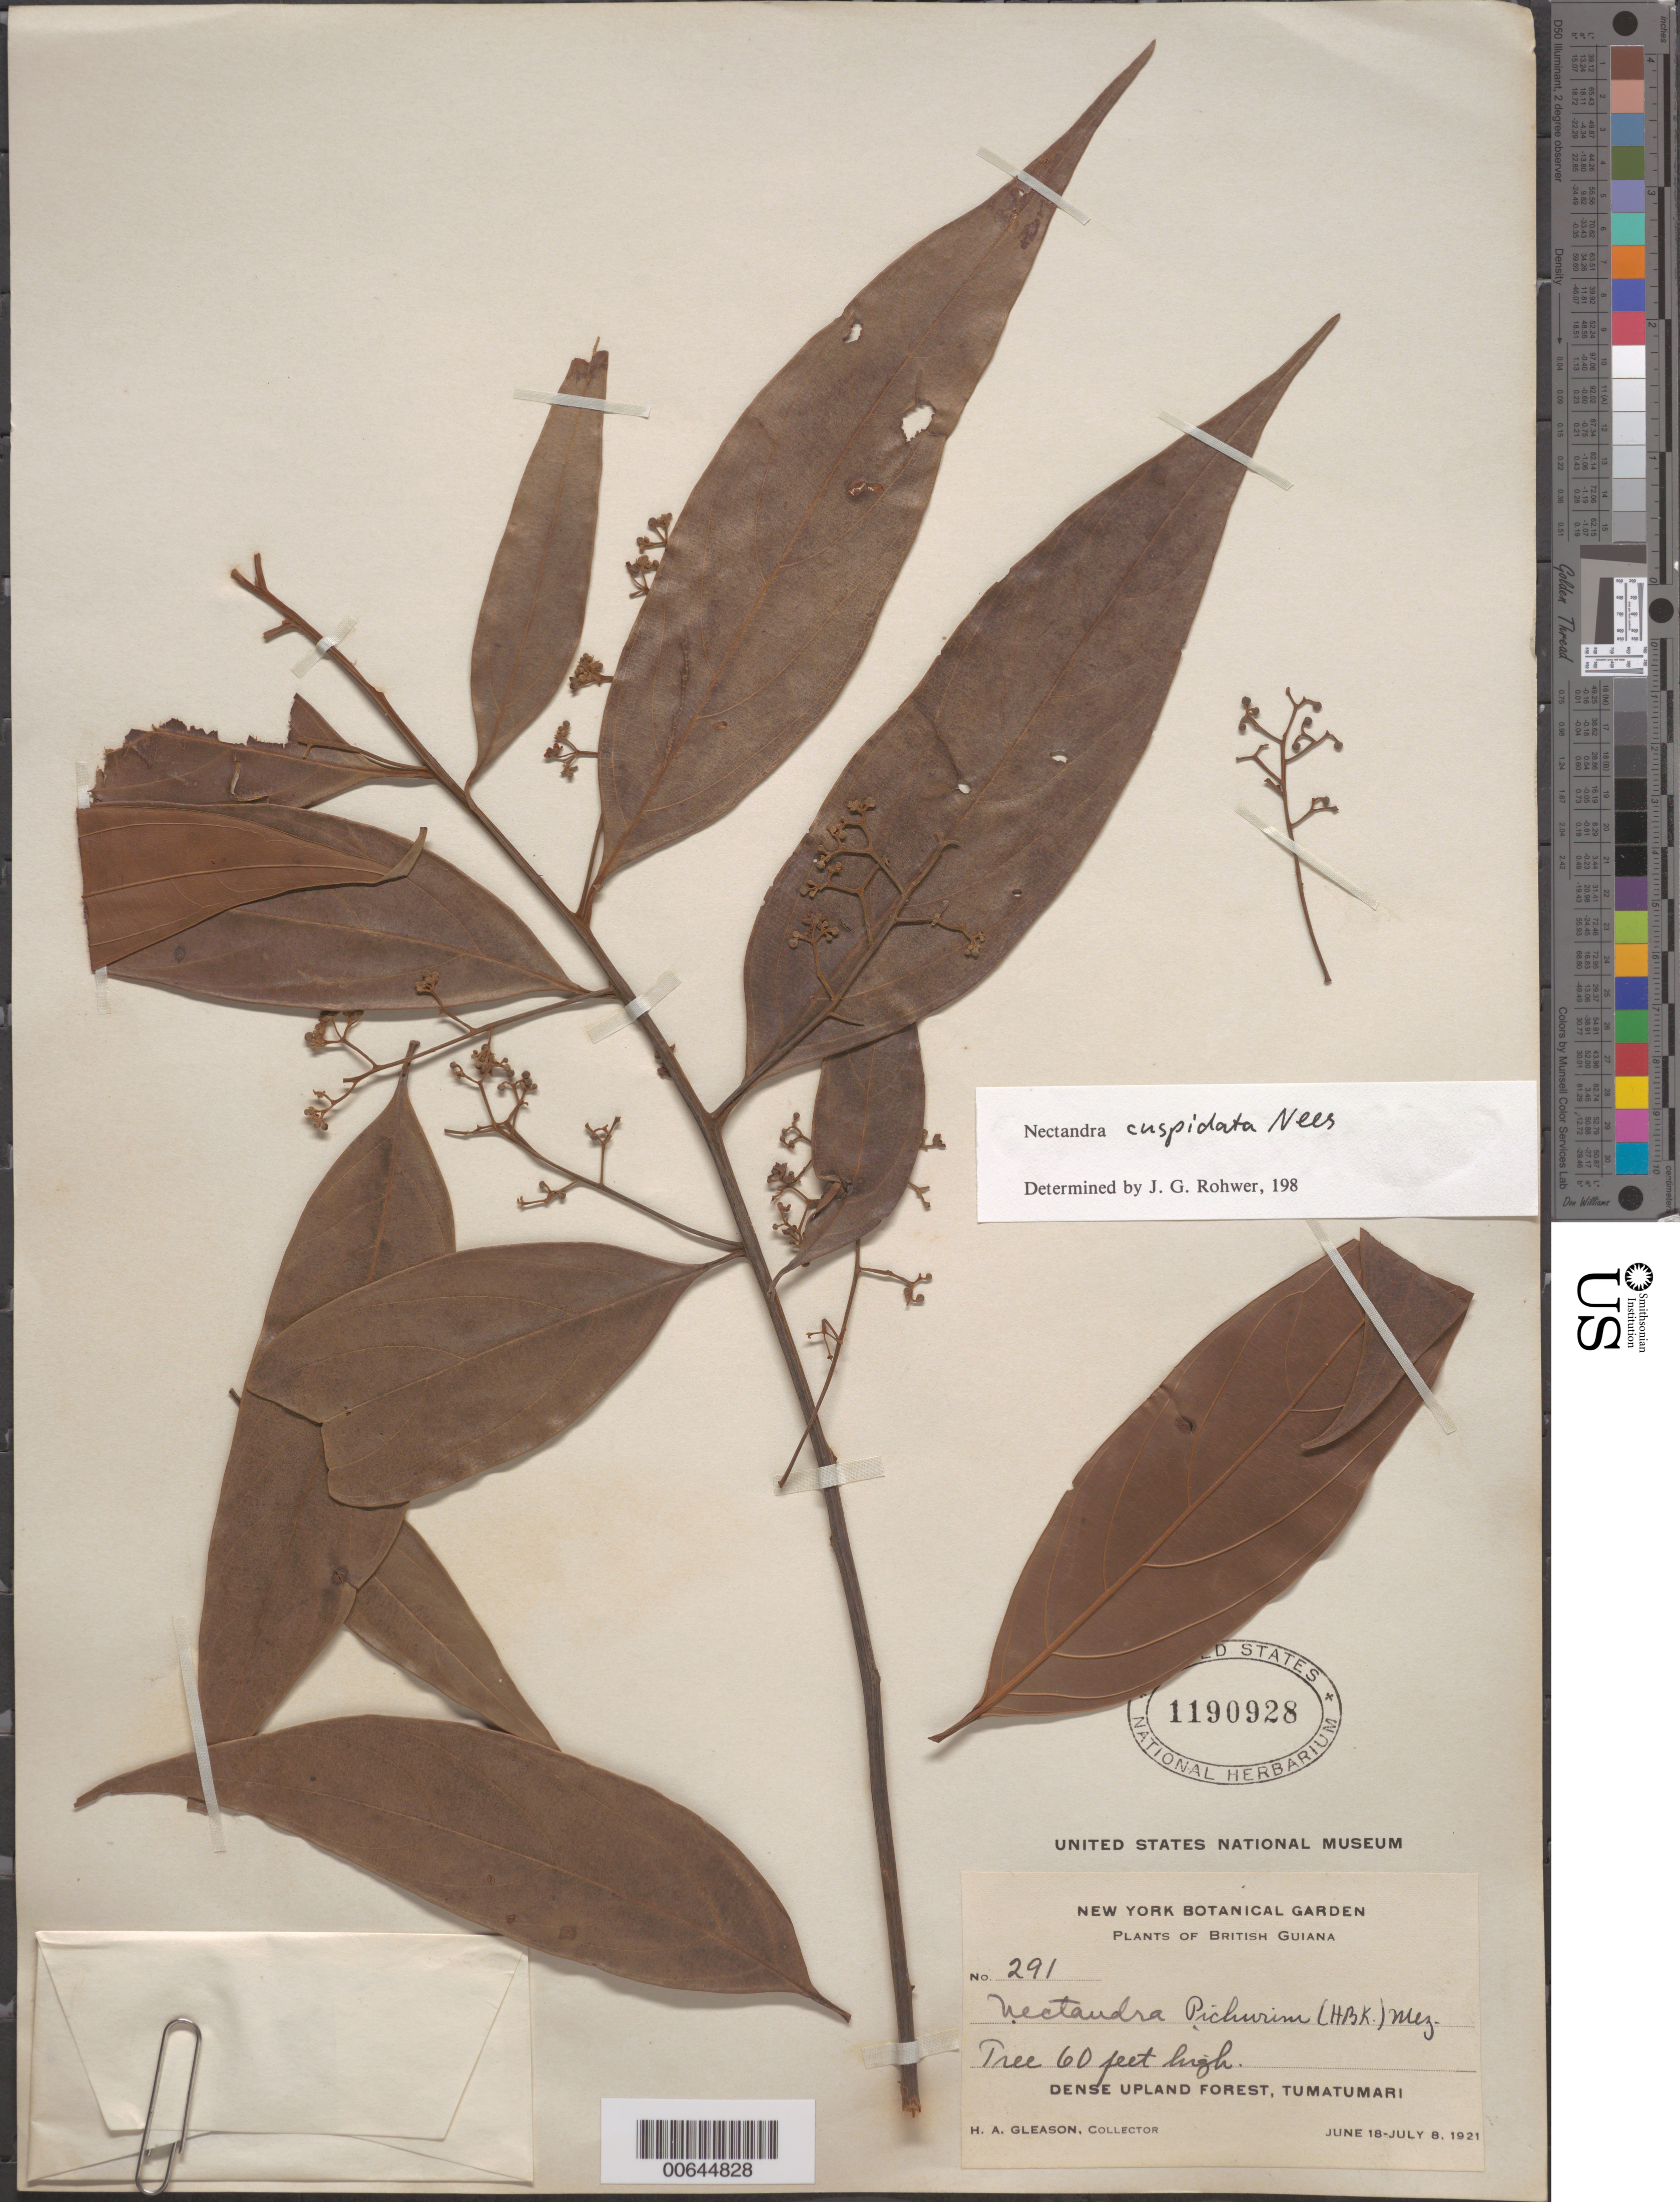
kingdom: Plantae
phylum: Tracheophyta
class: Magnoliopsida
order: Laurales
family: Lauraceae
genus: Nectandra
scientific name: Nectandra cuspidata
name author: Nees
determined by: Rohwer, J. G.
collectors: H. A. Gleason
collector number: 291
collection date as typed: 18-Jun-21 to 8-Jul-21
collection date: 1921-06-18/1921-07-08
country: Guyana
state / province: Potaro-Siparuni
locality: Tumatumari Village, Potaro R.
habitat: Dense upland forest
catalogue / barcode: US 1190928